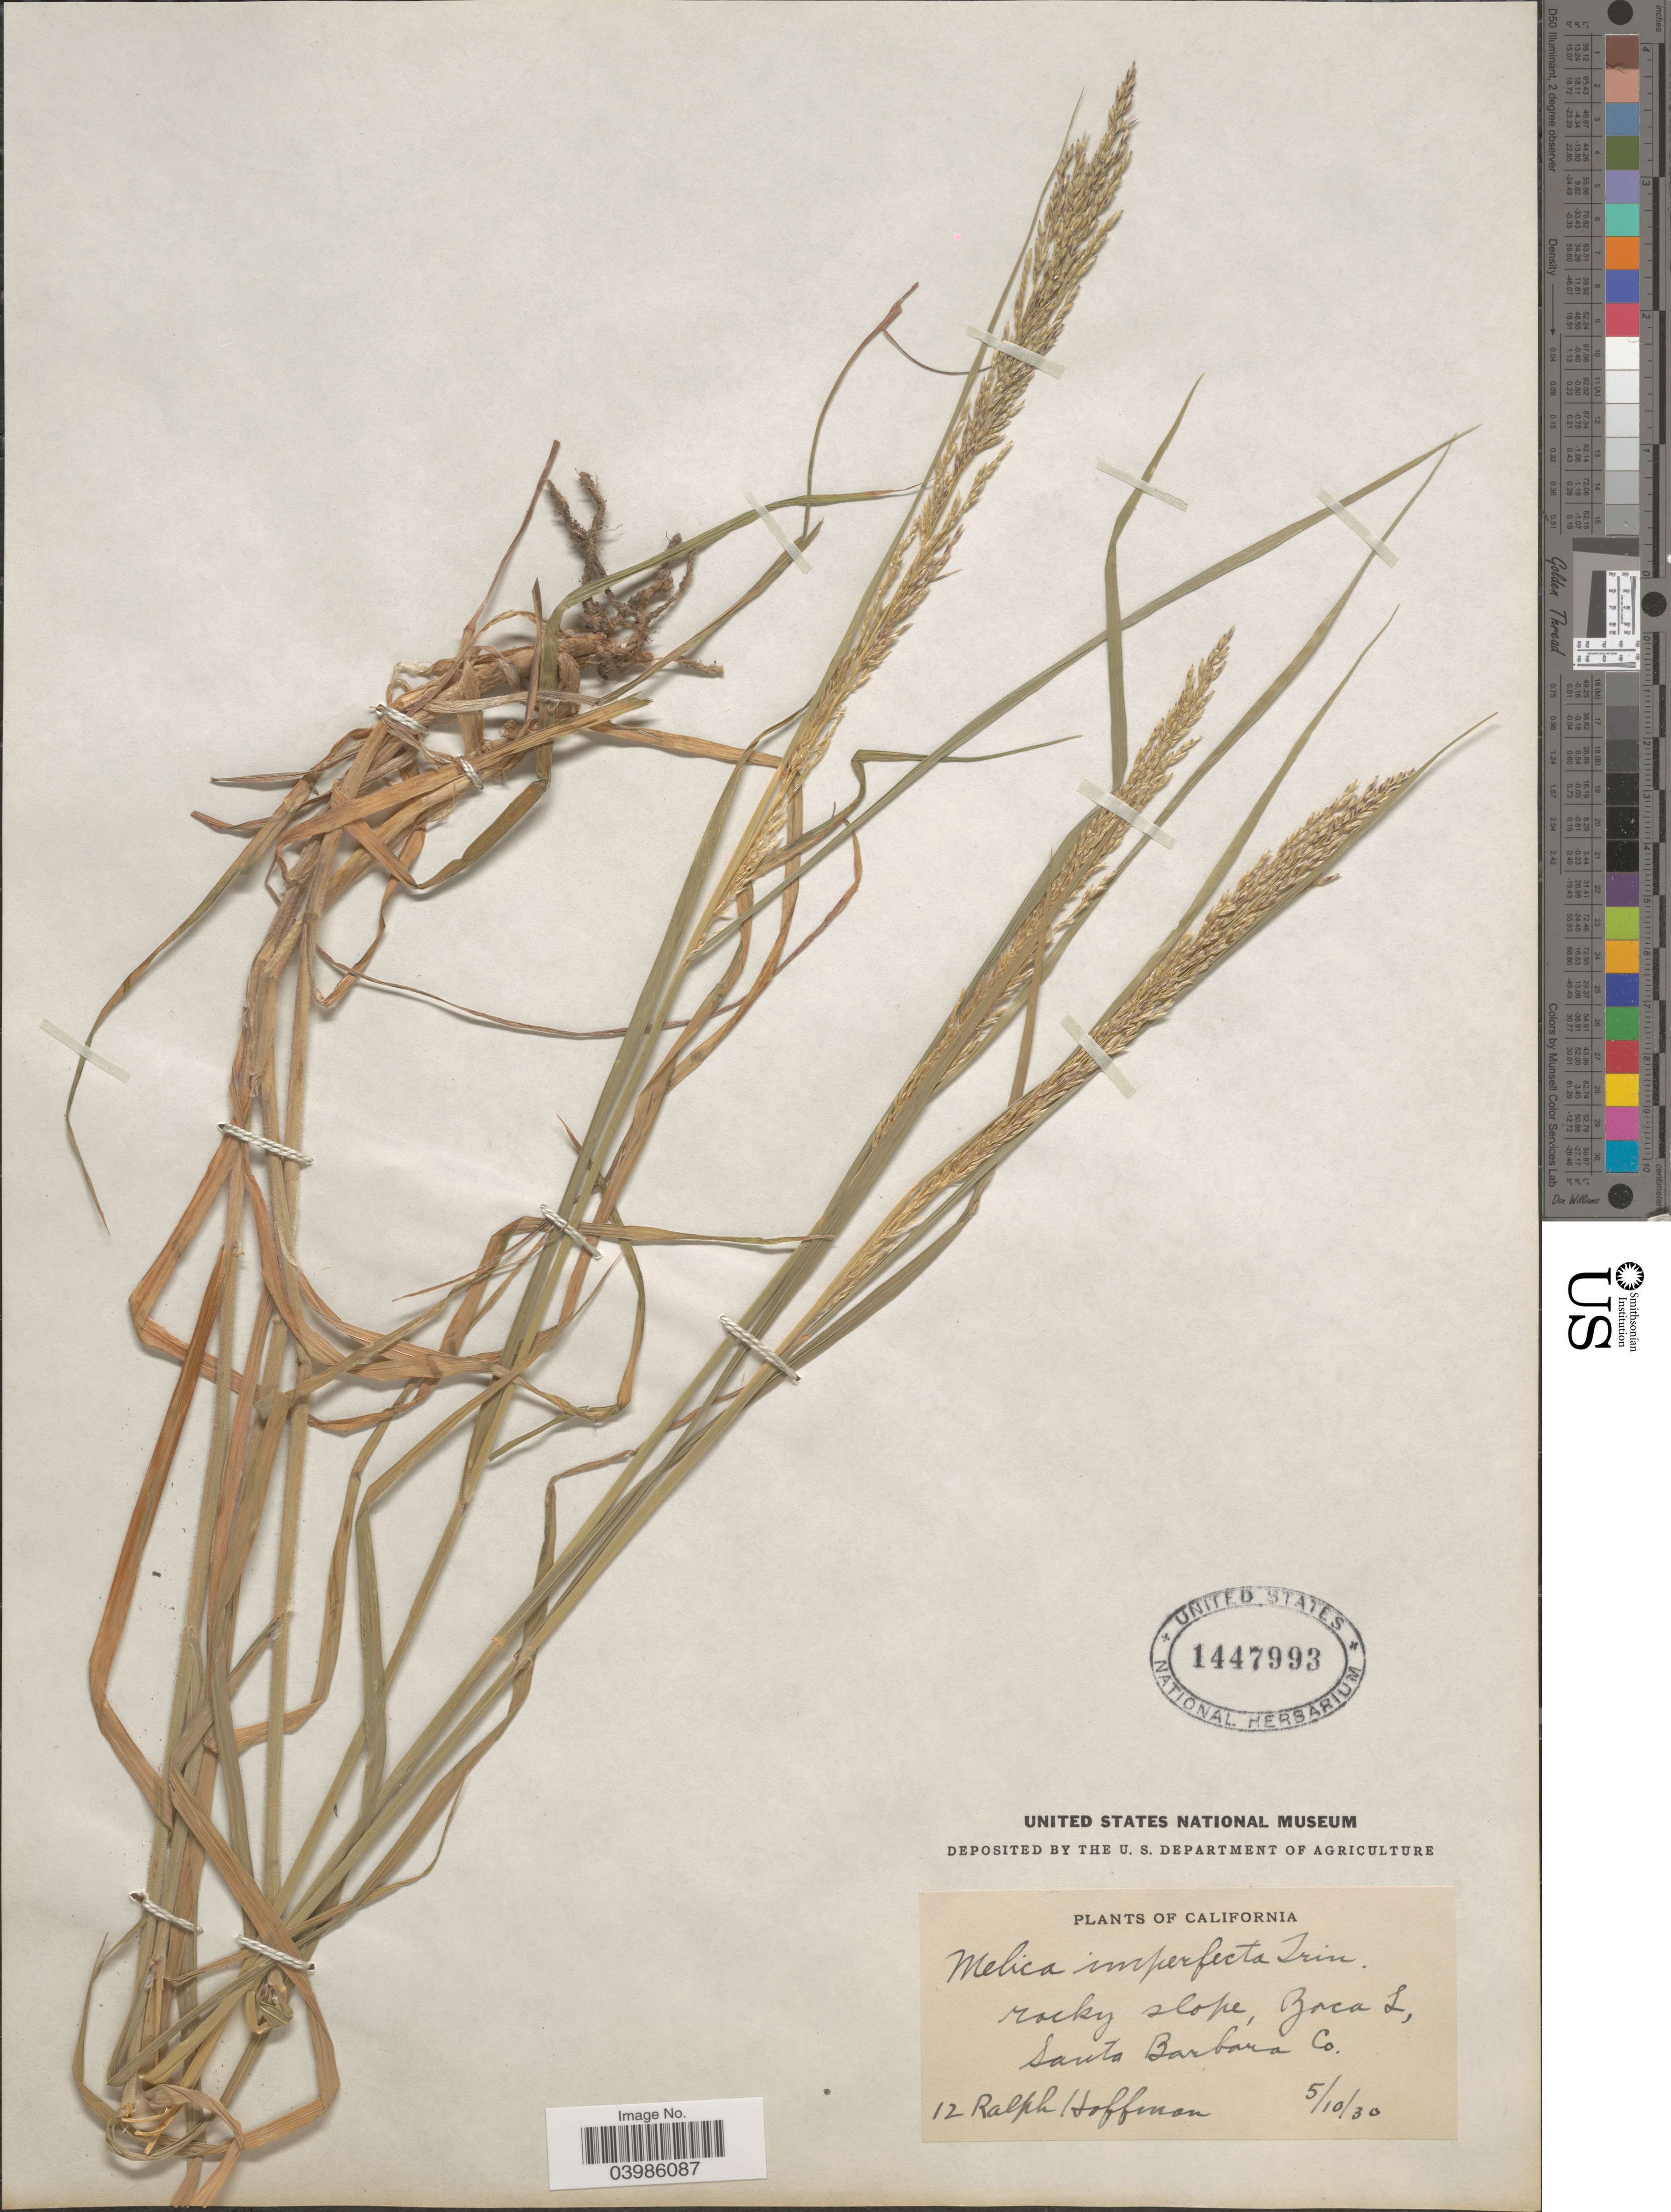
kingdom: Plantae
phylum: Tracheophyta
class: Liliopsida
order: Poales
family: Poaceae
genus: Melica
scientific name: Melica imperfecta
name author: Trin.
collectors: R. Hoffman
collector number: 12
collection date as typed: Transcribed d/m/y: 10/5/30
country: United States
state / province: California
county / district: Santa Barbara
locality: Rocky slope, Zaca L, Santa Barbara Co.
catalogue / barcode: US 1447993